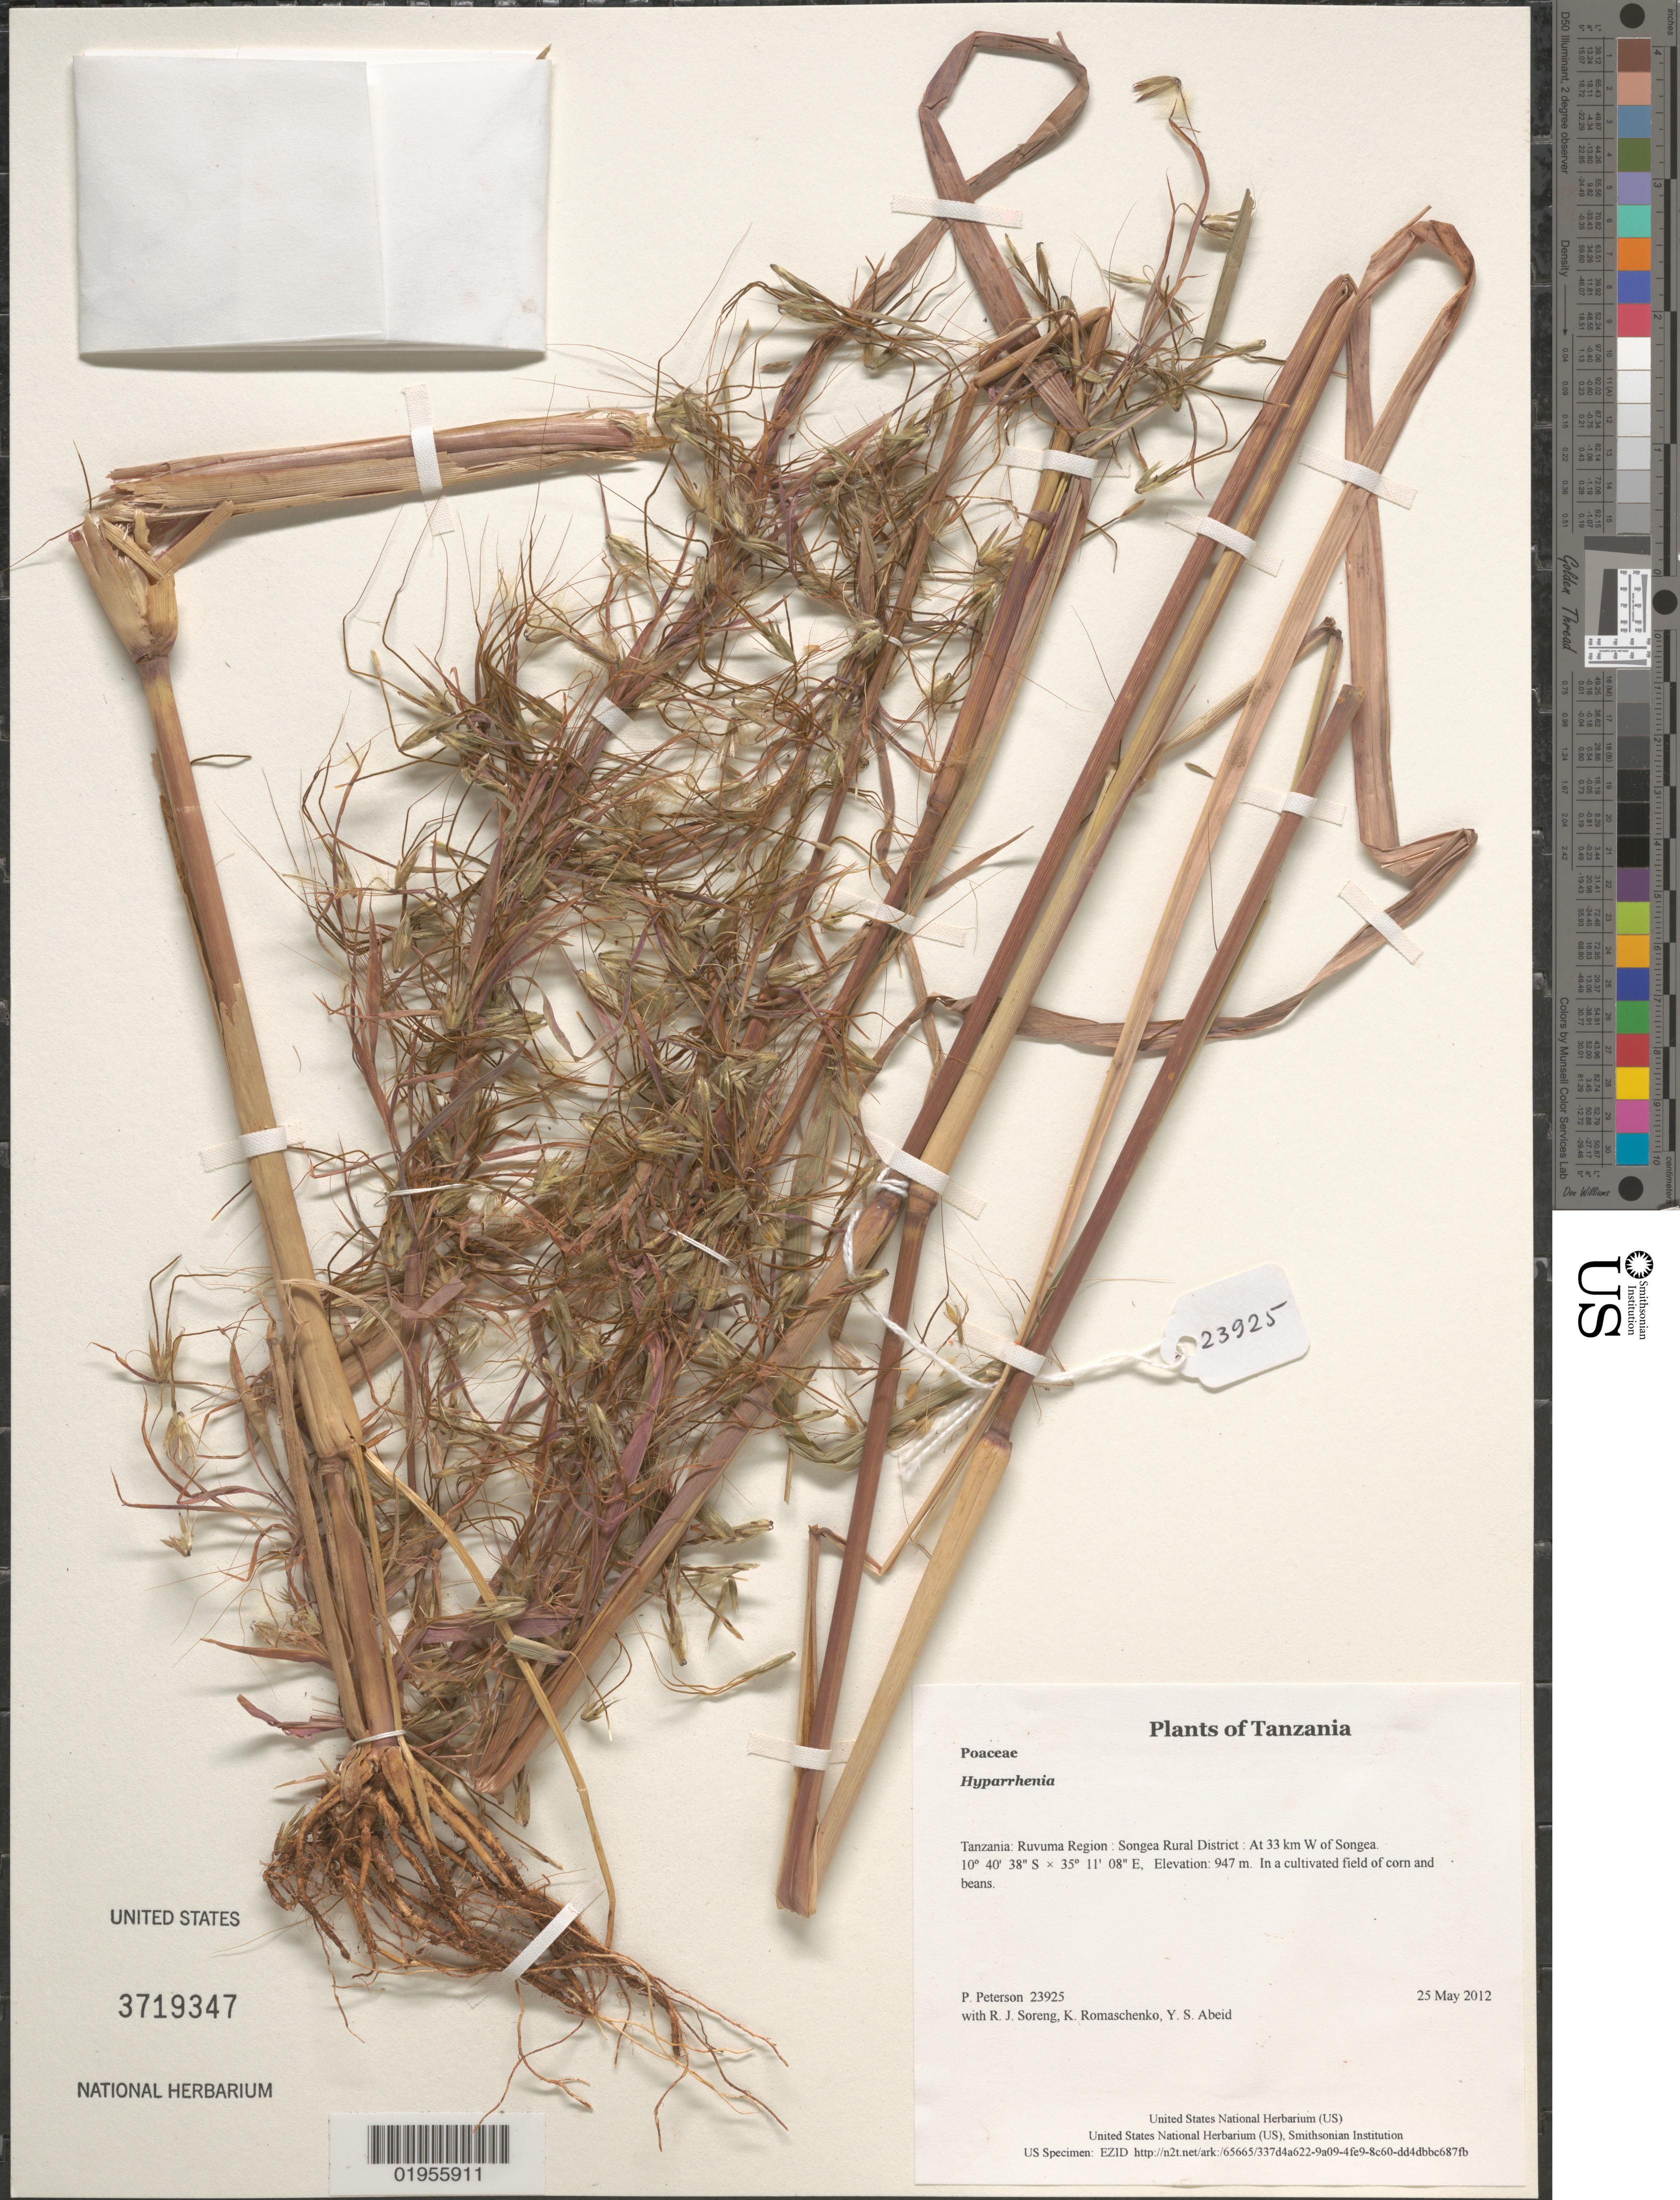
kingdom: Plantae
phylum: Tracheophyta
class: Liliopsida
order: Poales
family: Poaceae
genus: Hyparrhenia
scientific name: Hyparrhenia sp.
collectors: P. M. Peterson, R. J. Soreng, K. Romaschenko & Y. Abeid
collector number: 23925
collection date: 2012-05-25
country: Tanzania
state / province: Ruvuma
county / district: Songea Rural District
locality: At 33 km W of Songea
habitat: In a cultivated field of corn and beans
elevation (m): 947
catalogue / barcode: US 3719347